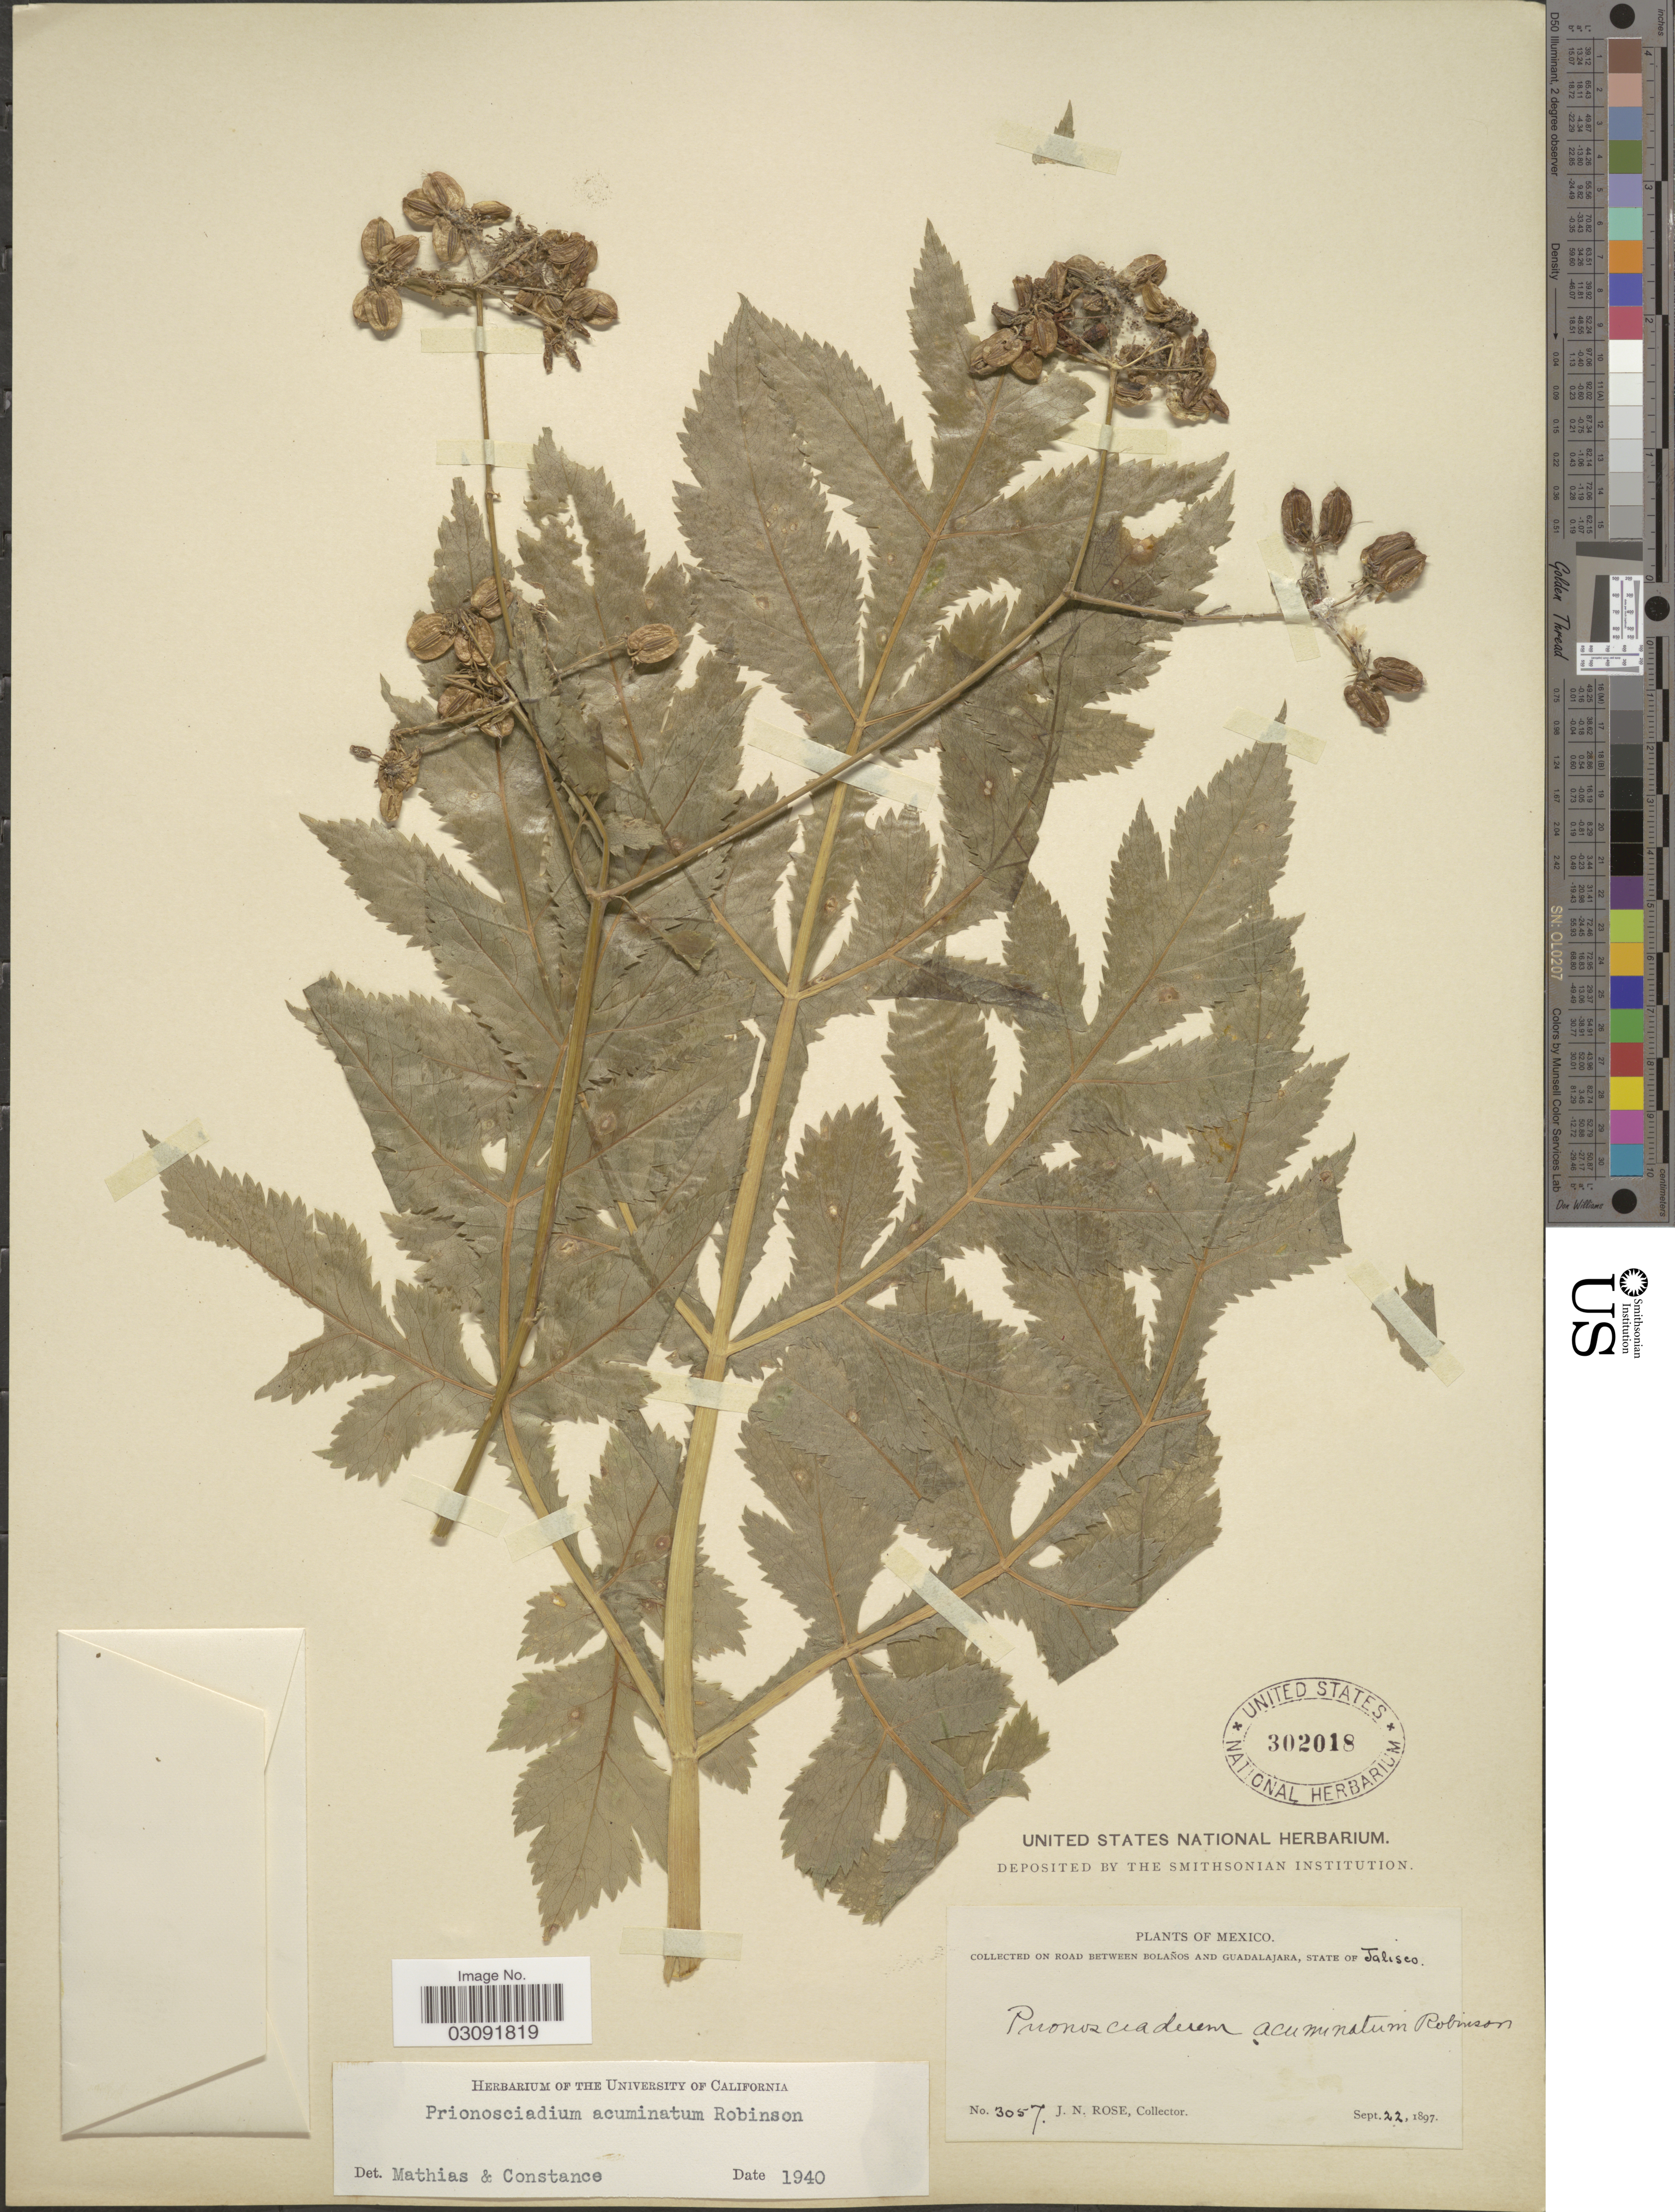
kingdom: Plantae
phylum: Tracheophyta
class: Magnoliopsida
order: Apiales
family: Apiaceae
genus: Prionosciadium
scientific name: Prionosciadium acuminatum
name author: B.L. Rob. ex J.M. Coult. & Rose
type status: Isosyntype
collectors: J. N. Rose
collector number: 3057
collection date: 1897-09-22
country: Mexico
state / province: Jalisco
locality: On road between Bolaños and Guadalajara.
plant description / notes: Syntype of Prionosciadium acuminatum B.L. Rob. ex J.M. Coult. & Rose? Published as "sp. nov." (and name accepted as new taxon with its own syntypes by Tropicos), but makes indirect reference to earlier name Prionosciadium mexicanum var. acuminatum B.L. Rob. and cites (among others) the single collection cited in the protologue of that name (Pringle 3864)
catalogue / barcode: US 302018